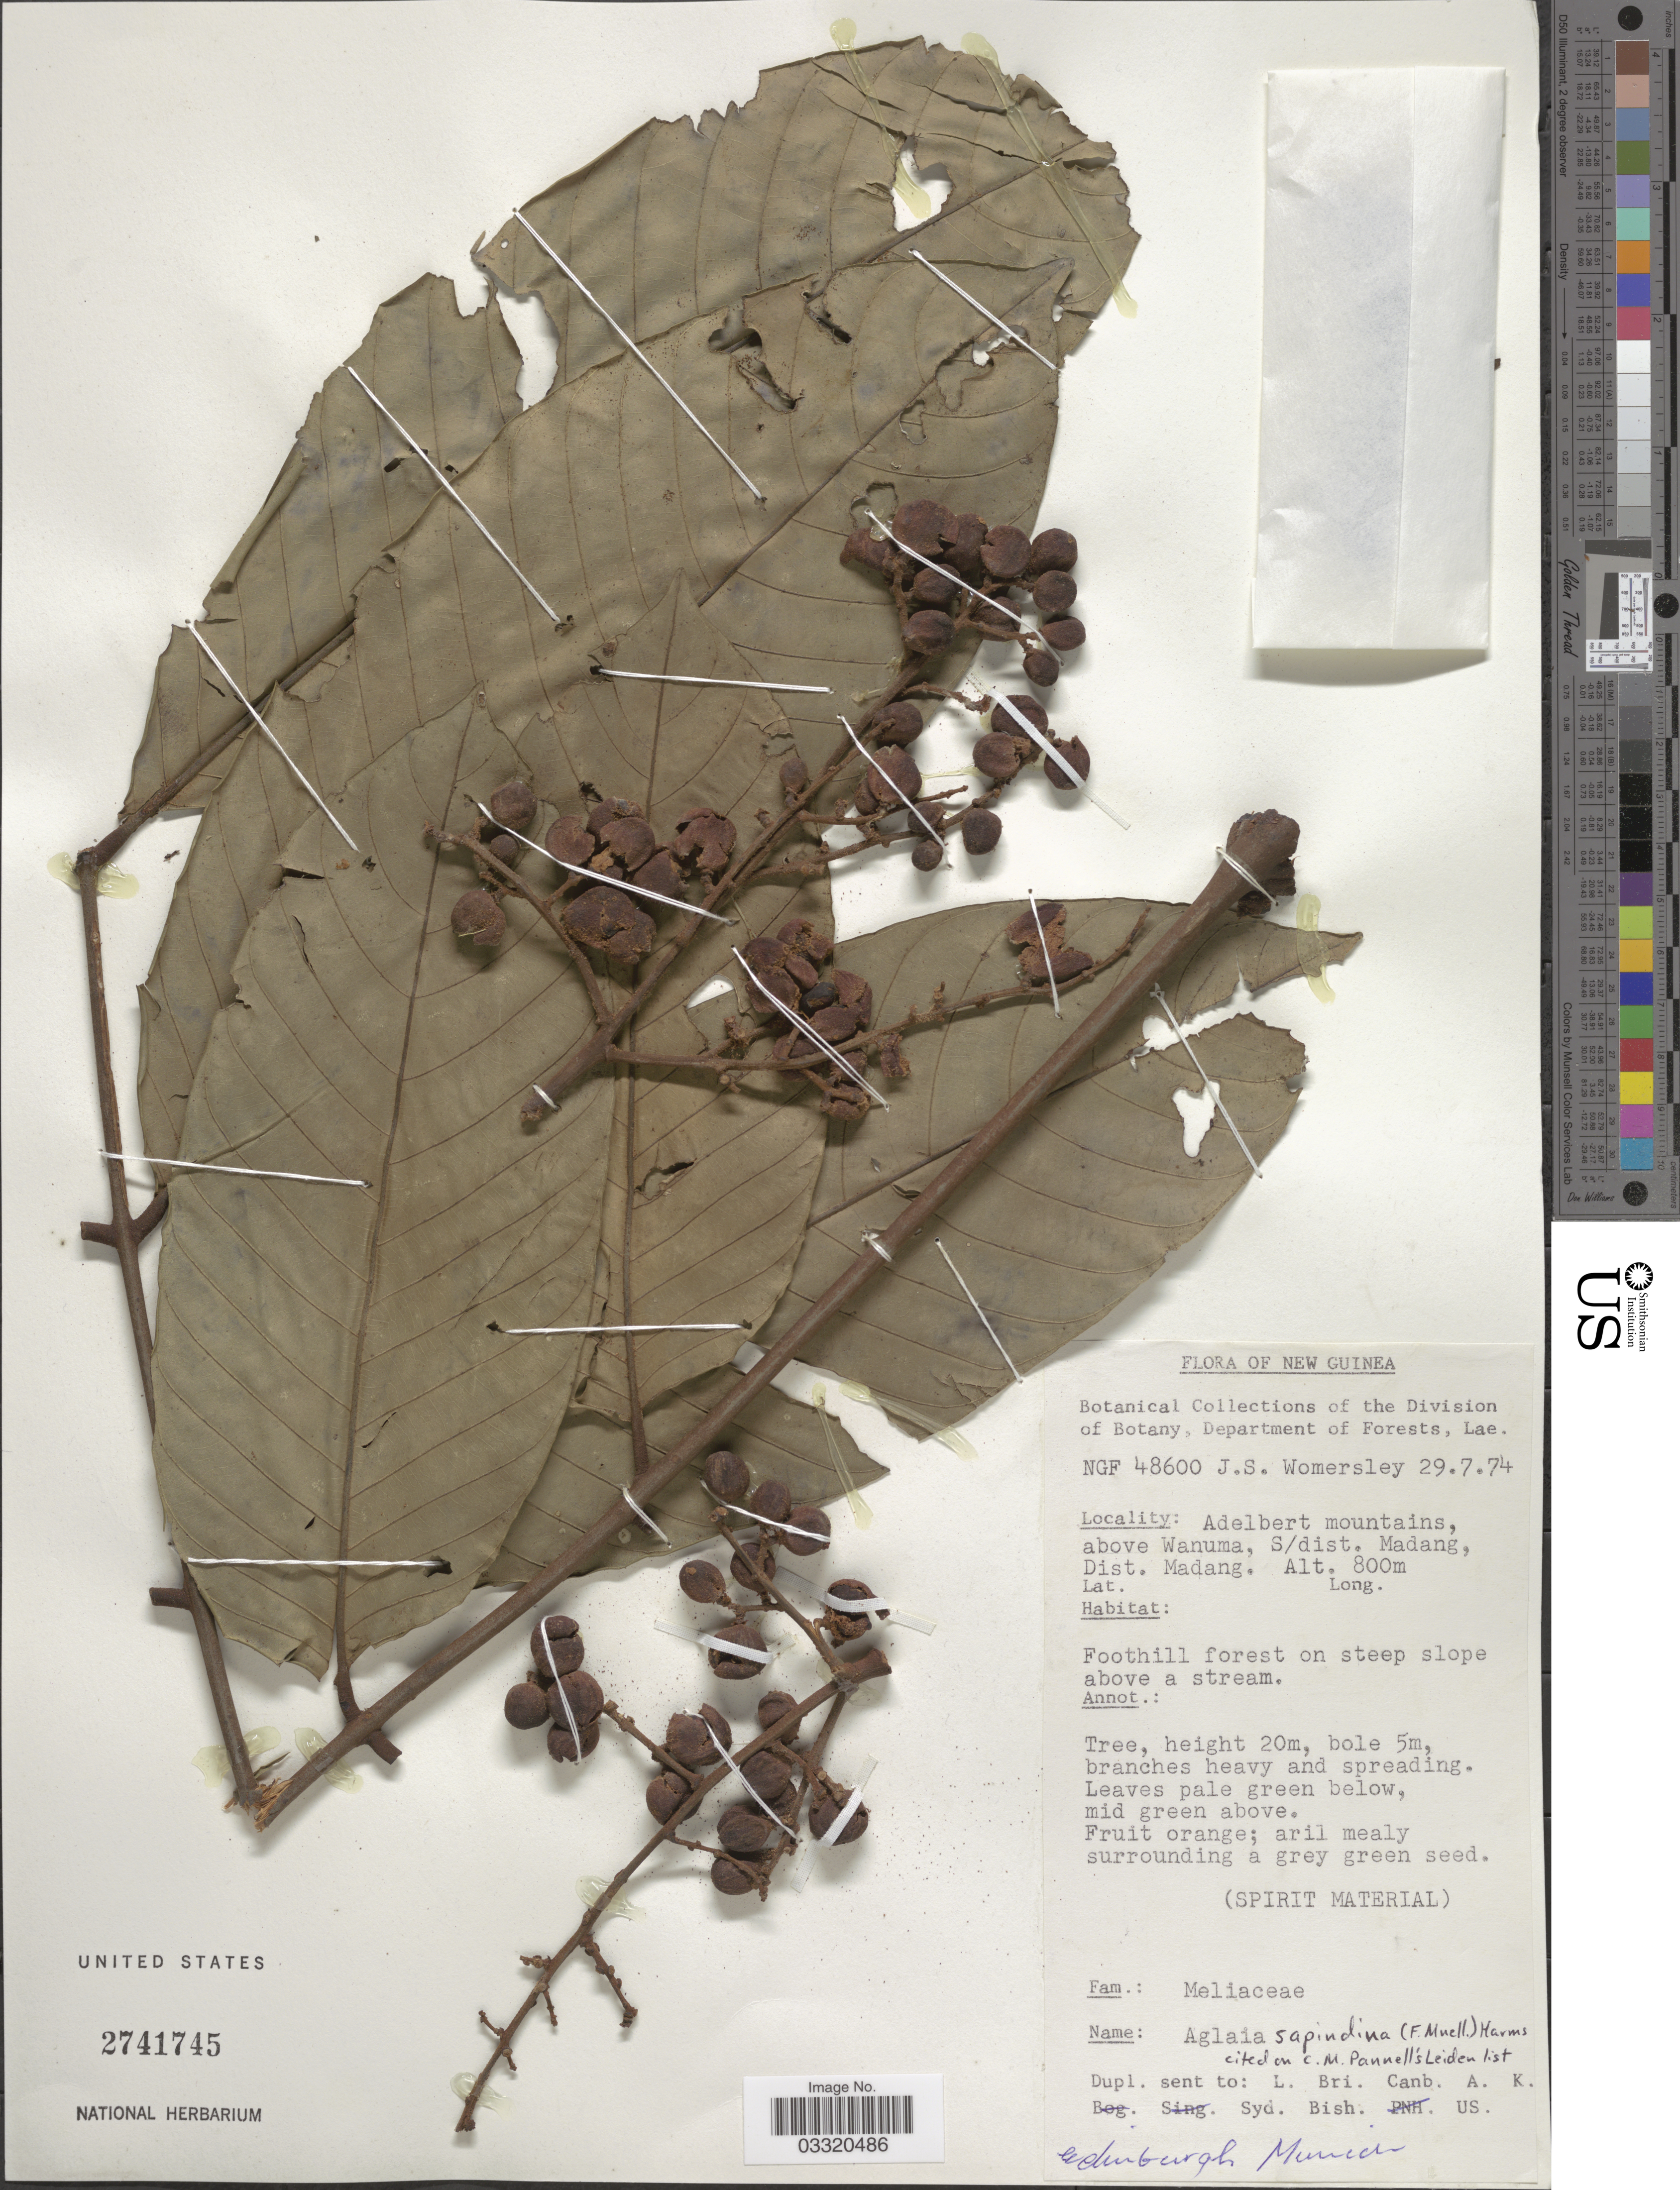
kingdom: Plantae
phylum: Tracheophyta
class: Magnoliopsida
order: Sapindales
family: Meliaceae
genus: Aglaia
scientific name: Aglaia sapindina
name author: (F. Muell.) Harms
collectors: J. S. Womersley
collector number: NGF48600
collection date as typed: Transcribed d/m/y: 29/7/74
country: Papua New Guinea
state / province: Madang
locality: New Guinea. Adelbert mountains, above Wanuma, S/dist. Madang, Dist. Madang.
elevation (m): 800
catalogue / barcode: US 2741745